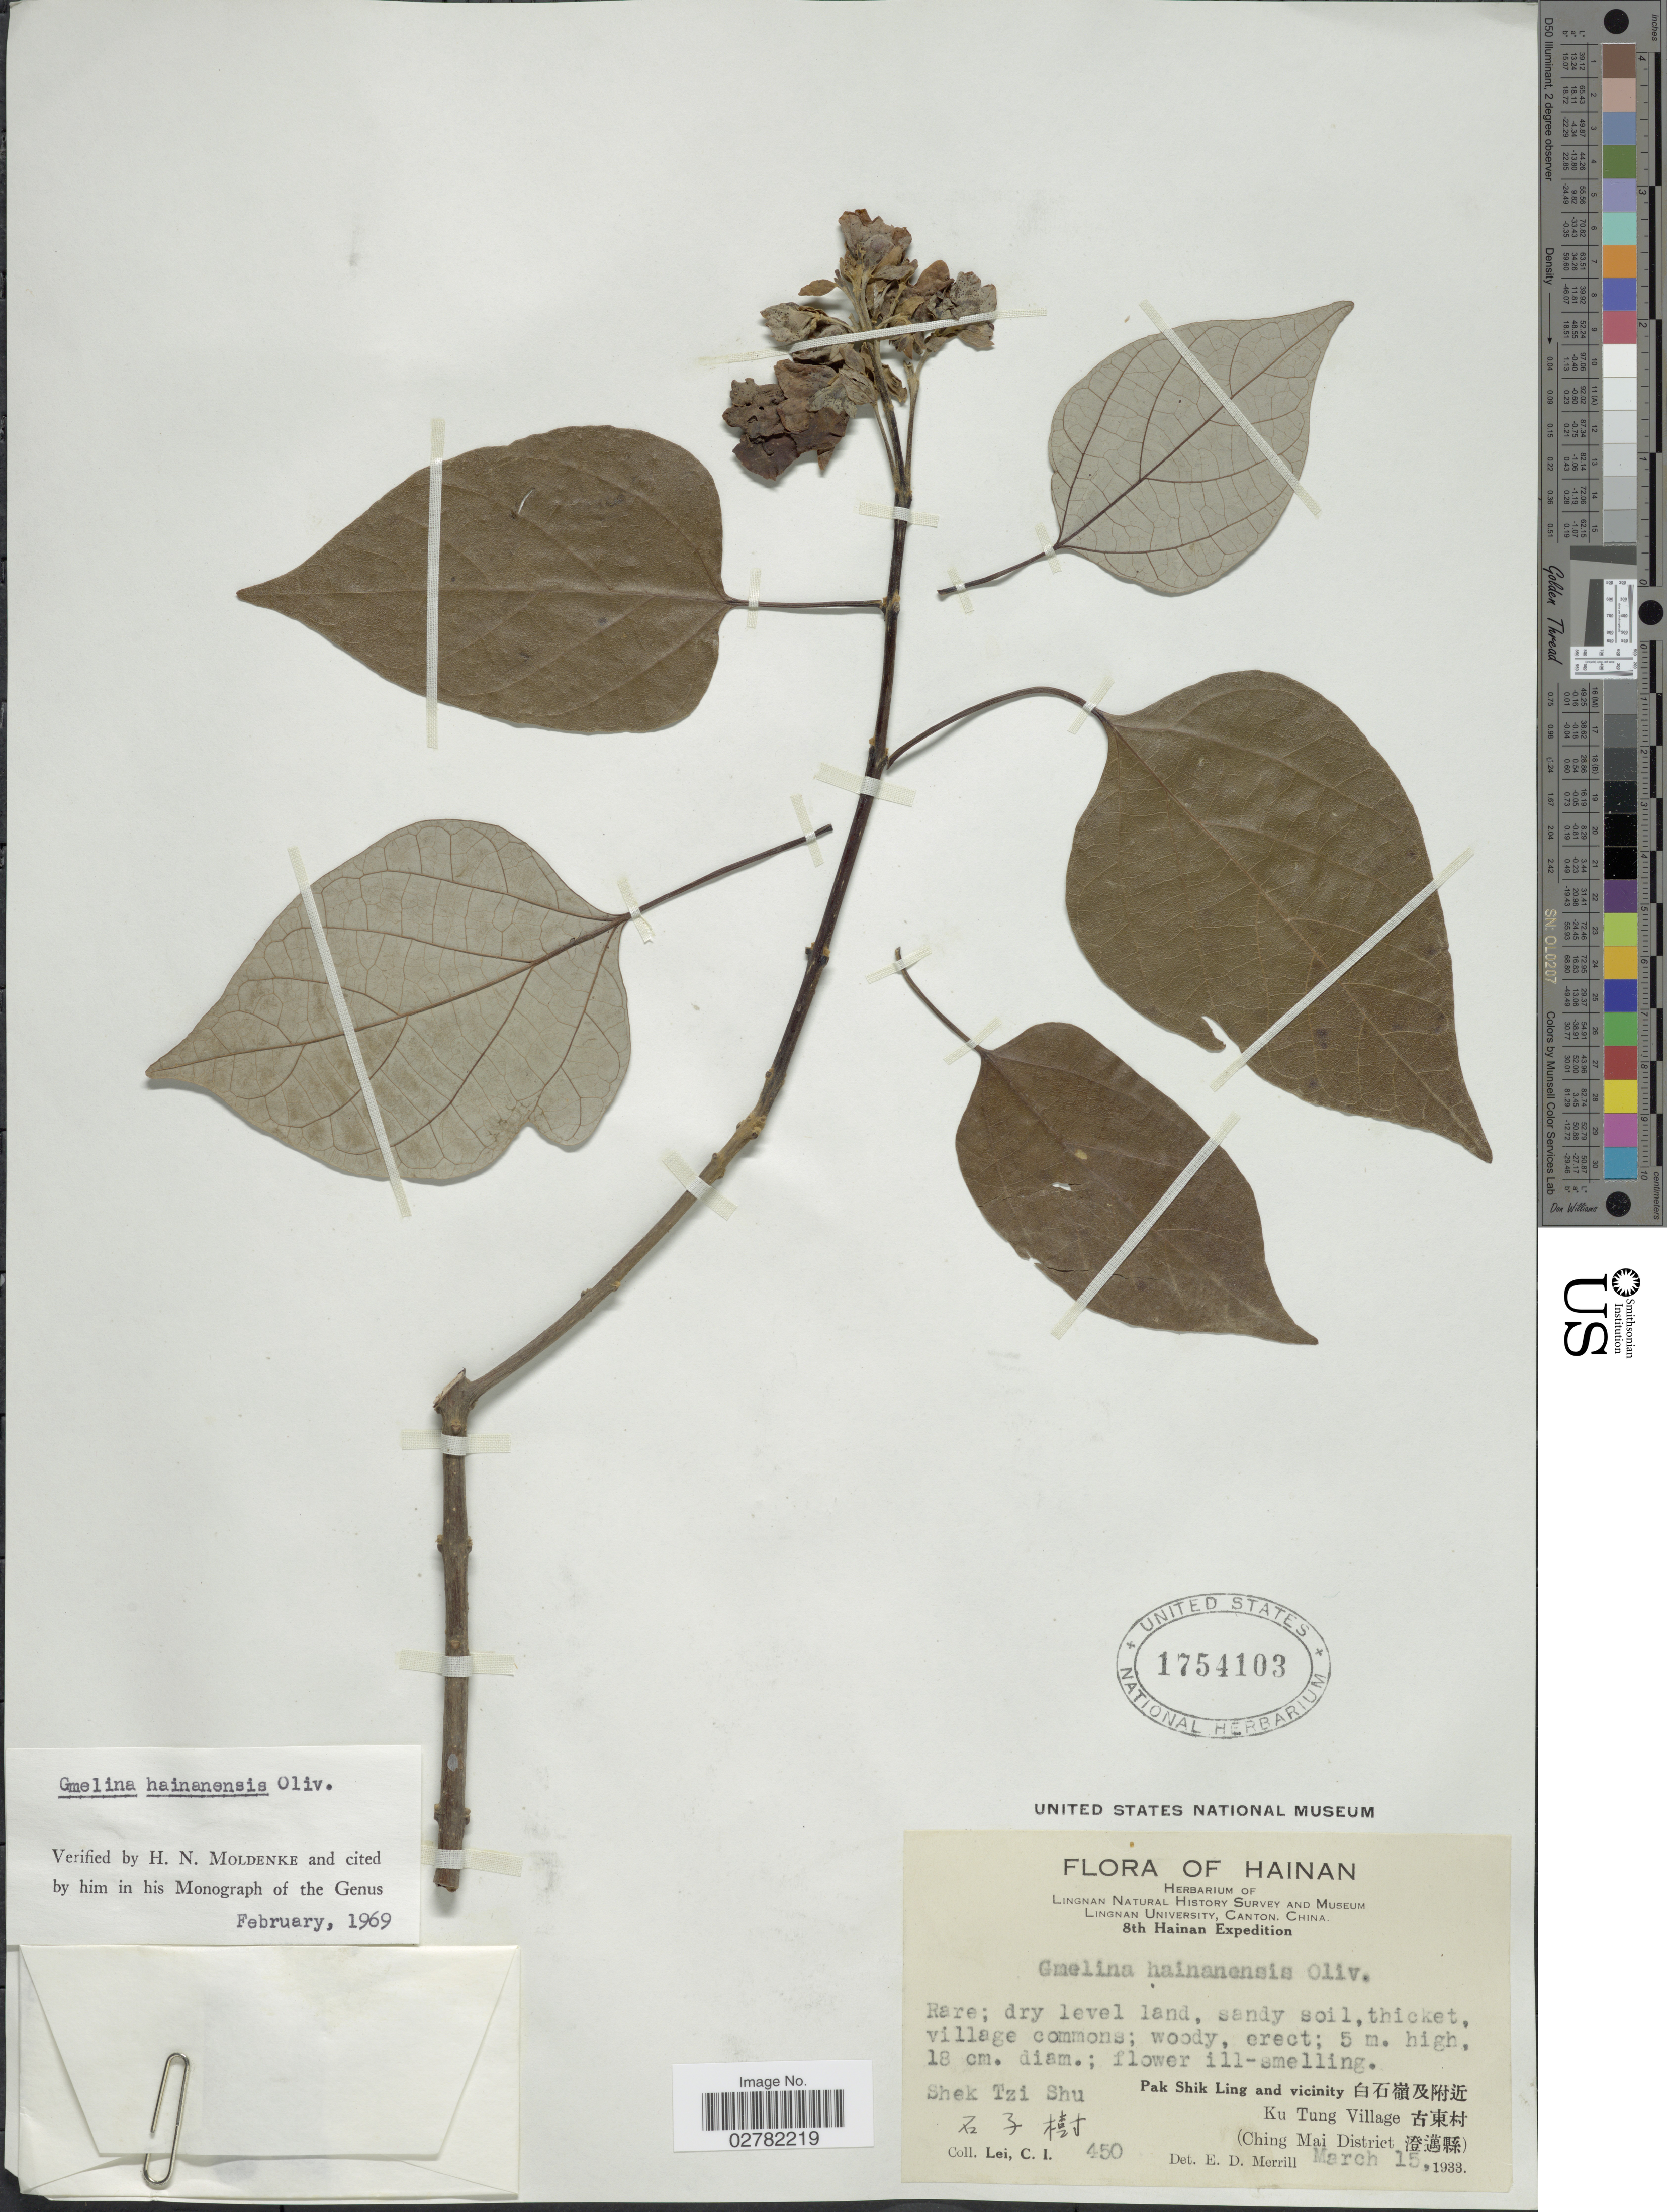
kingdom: Plantae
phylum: Tracheophyta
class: Magnoliopsida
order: Lamiales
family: Lamiaceae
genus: Gmelina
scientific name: Gmelina hainanensis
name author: Oliv.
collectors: C. I. Lei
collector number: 450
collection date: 1933-03-15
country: China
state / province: Hainan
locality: Pak Shik Ling and vicinity. Ku Tung Village. (Ching Mai District). Shek Tzi Shu.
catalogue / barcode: US 1754103